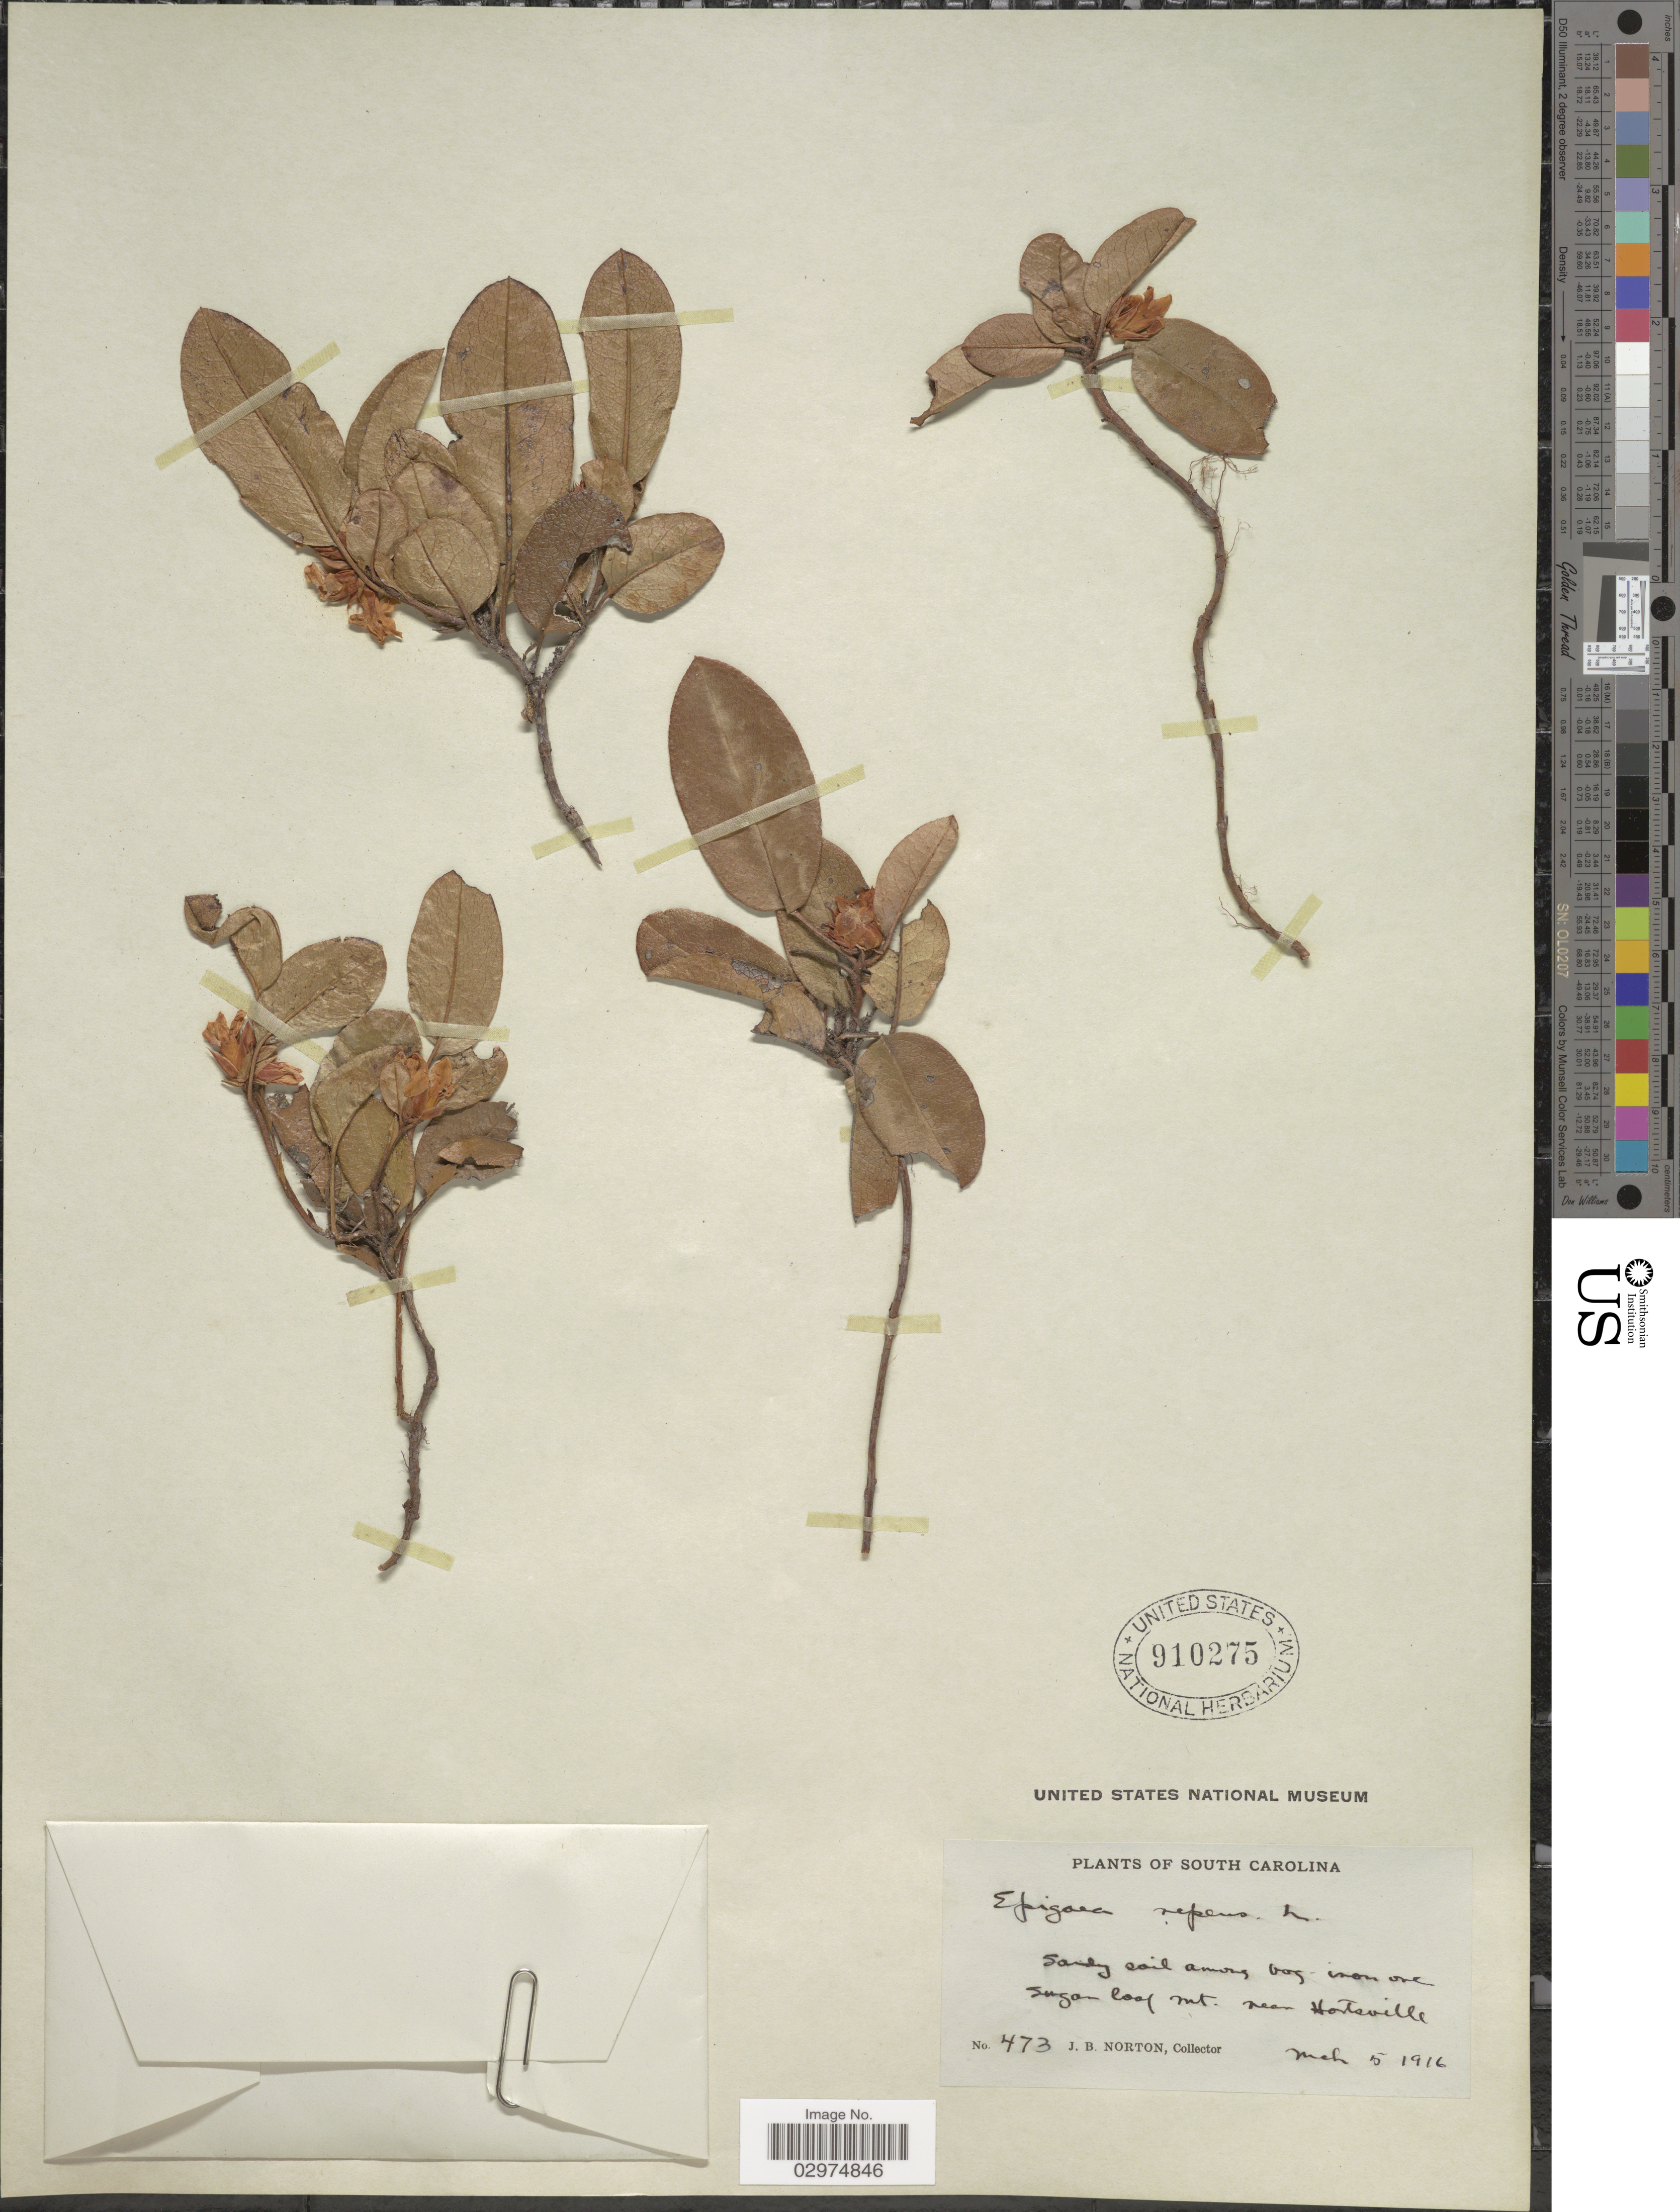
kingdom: Plantae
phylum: Tracheophyta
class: Magnoliopsida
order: Ericales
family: Ericaceae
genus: Epigaea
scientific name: Epigaea repens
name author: L.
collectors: J. B. Norton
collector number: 473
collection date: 1916-03-05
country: United States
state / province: South Carolina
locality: Sugar loaf Mt. near Hartsville.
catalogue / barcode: US 910275